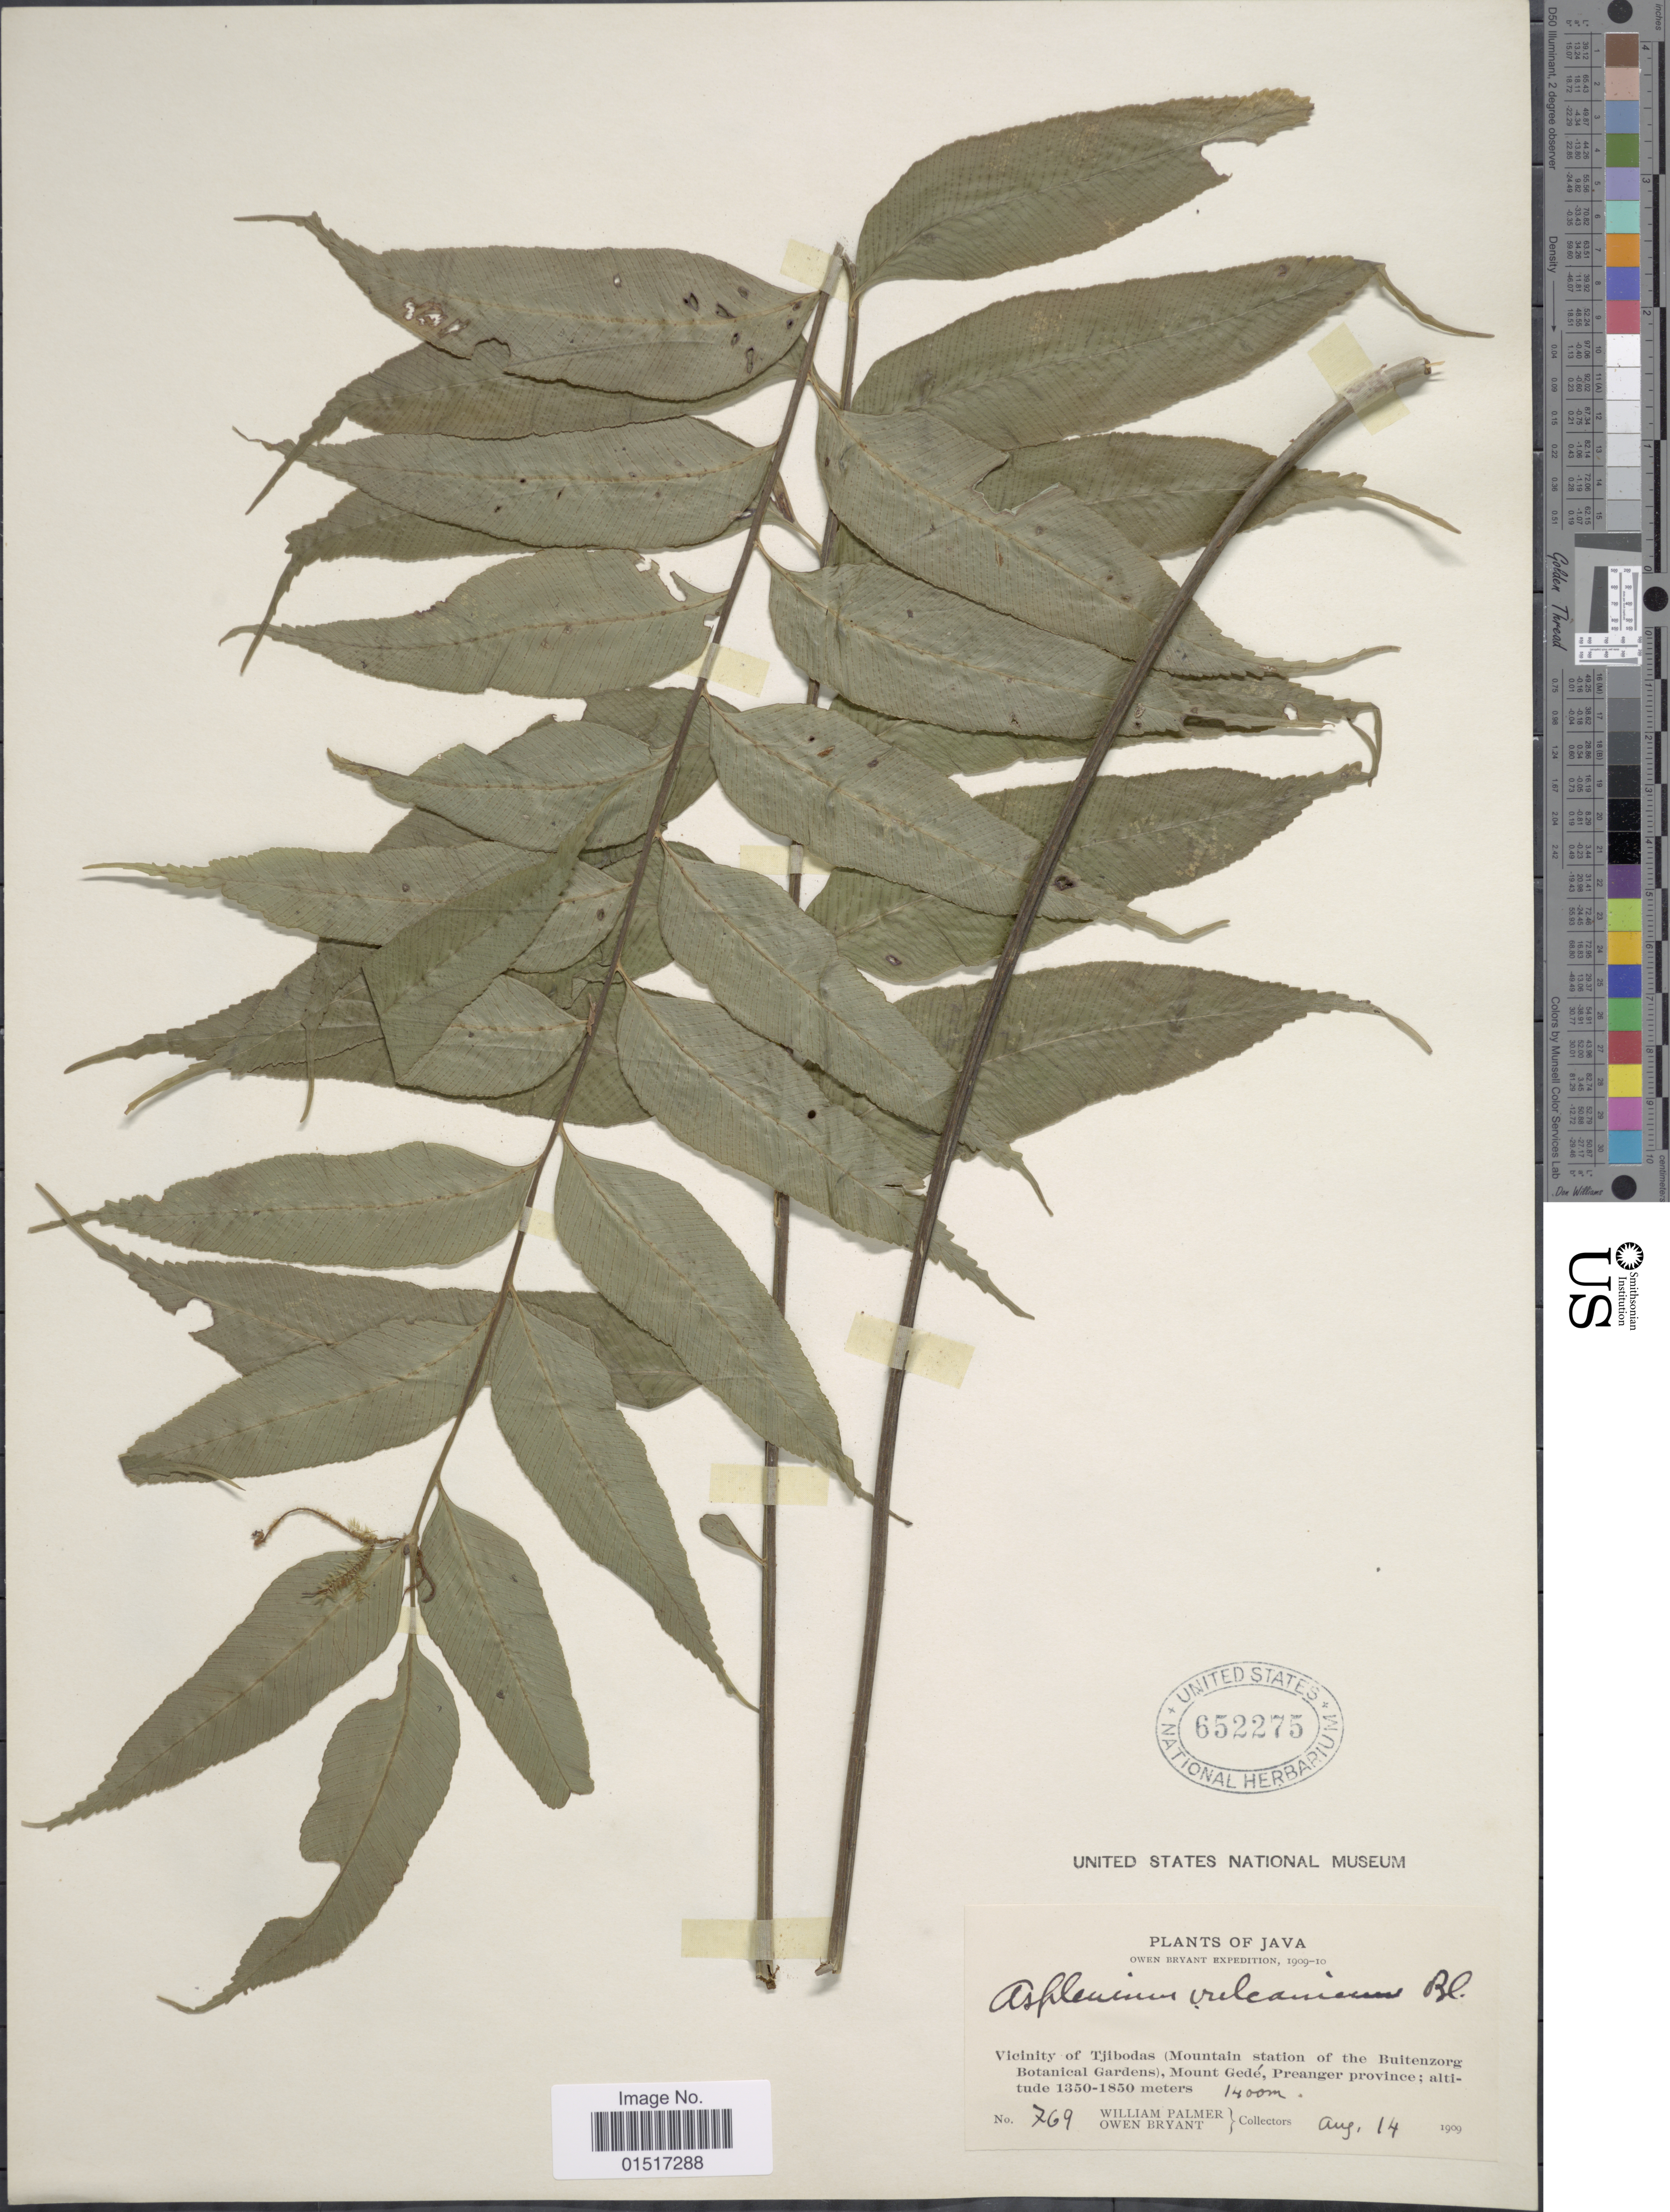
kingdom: Plantae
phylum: Tracheophyta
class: Polypodiopsida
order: Polypodiales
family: Aspleniaceae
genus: Asplenium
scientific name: Asplenium vulcanicum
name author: Blume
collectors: W. Palmer & O. Bryant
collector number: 769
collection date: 1909-08-14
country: Indonesia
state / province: Java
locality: Vicinity of Tjibodas (Mountain of the Buitenzorg Botanical Gardens), Mount Gedé, Preanger province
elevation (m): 1400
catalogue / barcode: US 652275